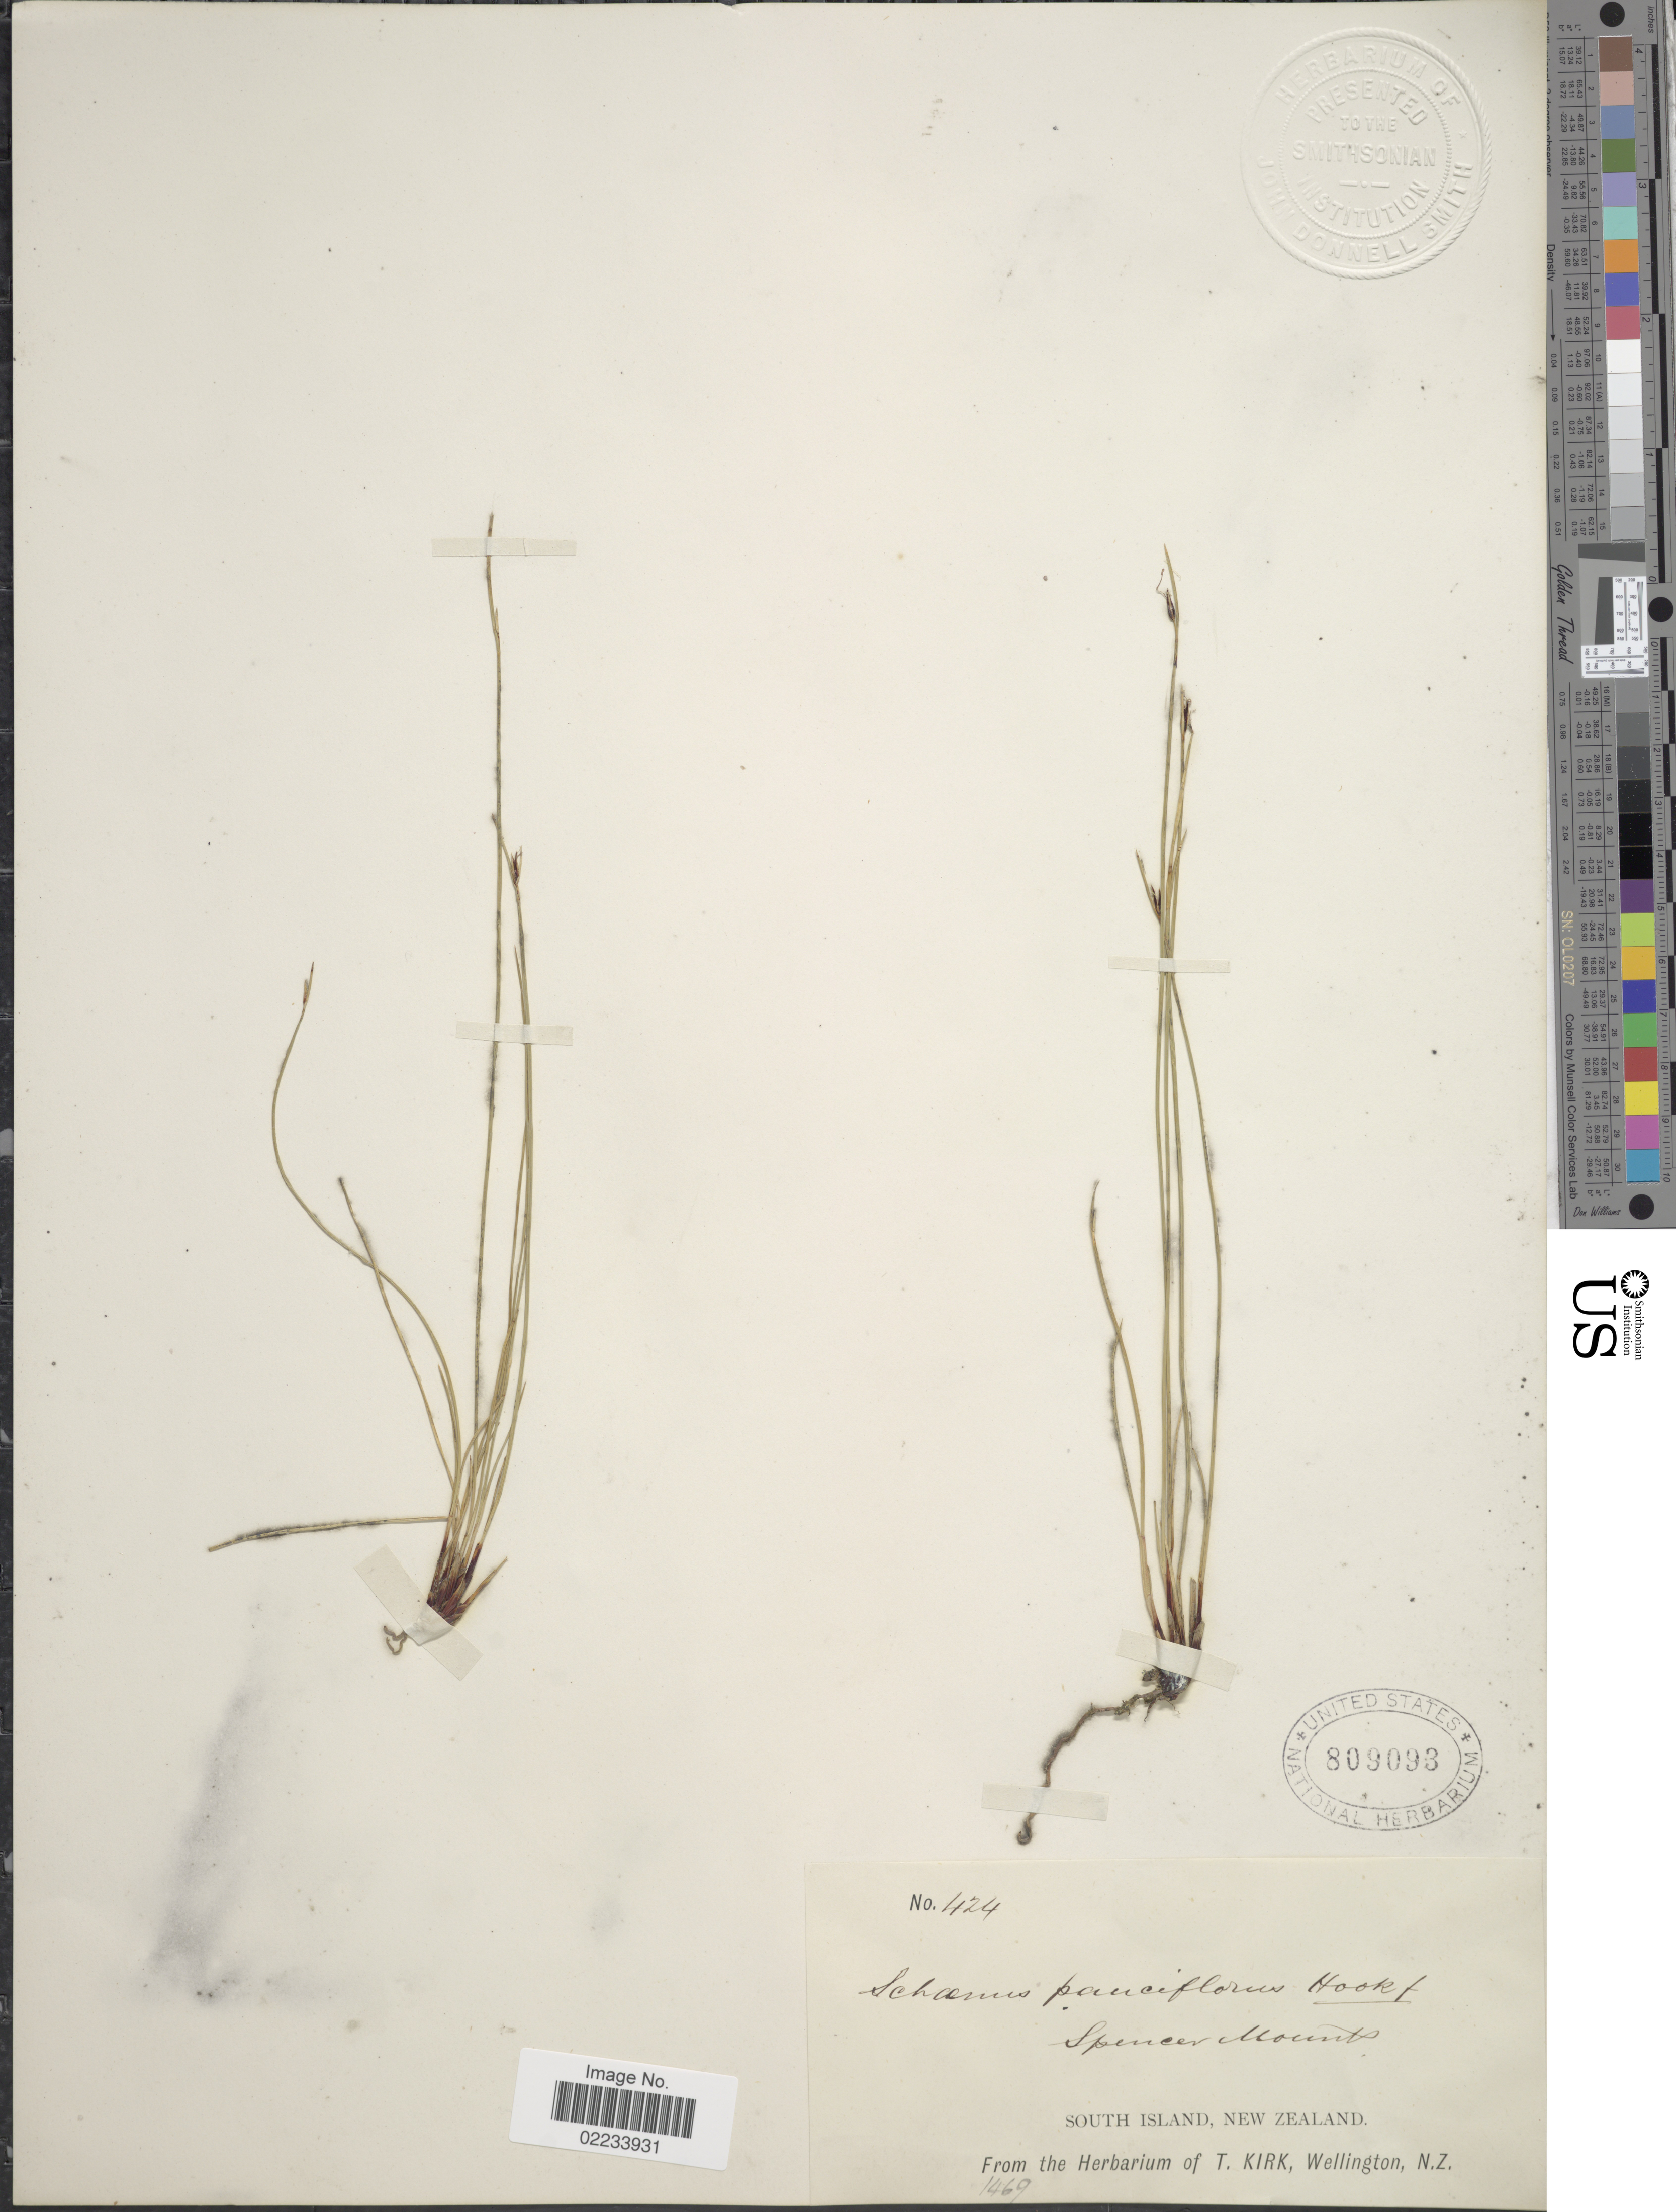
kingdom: Plantae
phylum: Tracheophyta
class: Liliopsida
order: Poales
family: Cyperaceae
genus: Schoenus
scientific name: Schoenus pauciflorus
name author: (Hook. f.) Hook. f.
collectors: ex herb. T. Kirk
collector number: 424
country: New Zealand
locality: Spencer Mounts, South Island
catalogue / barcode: US 809093